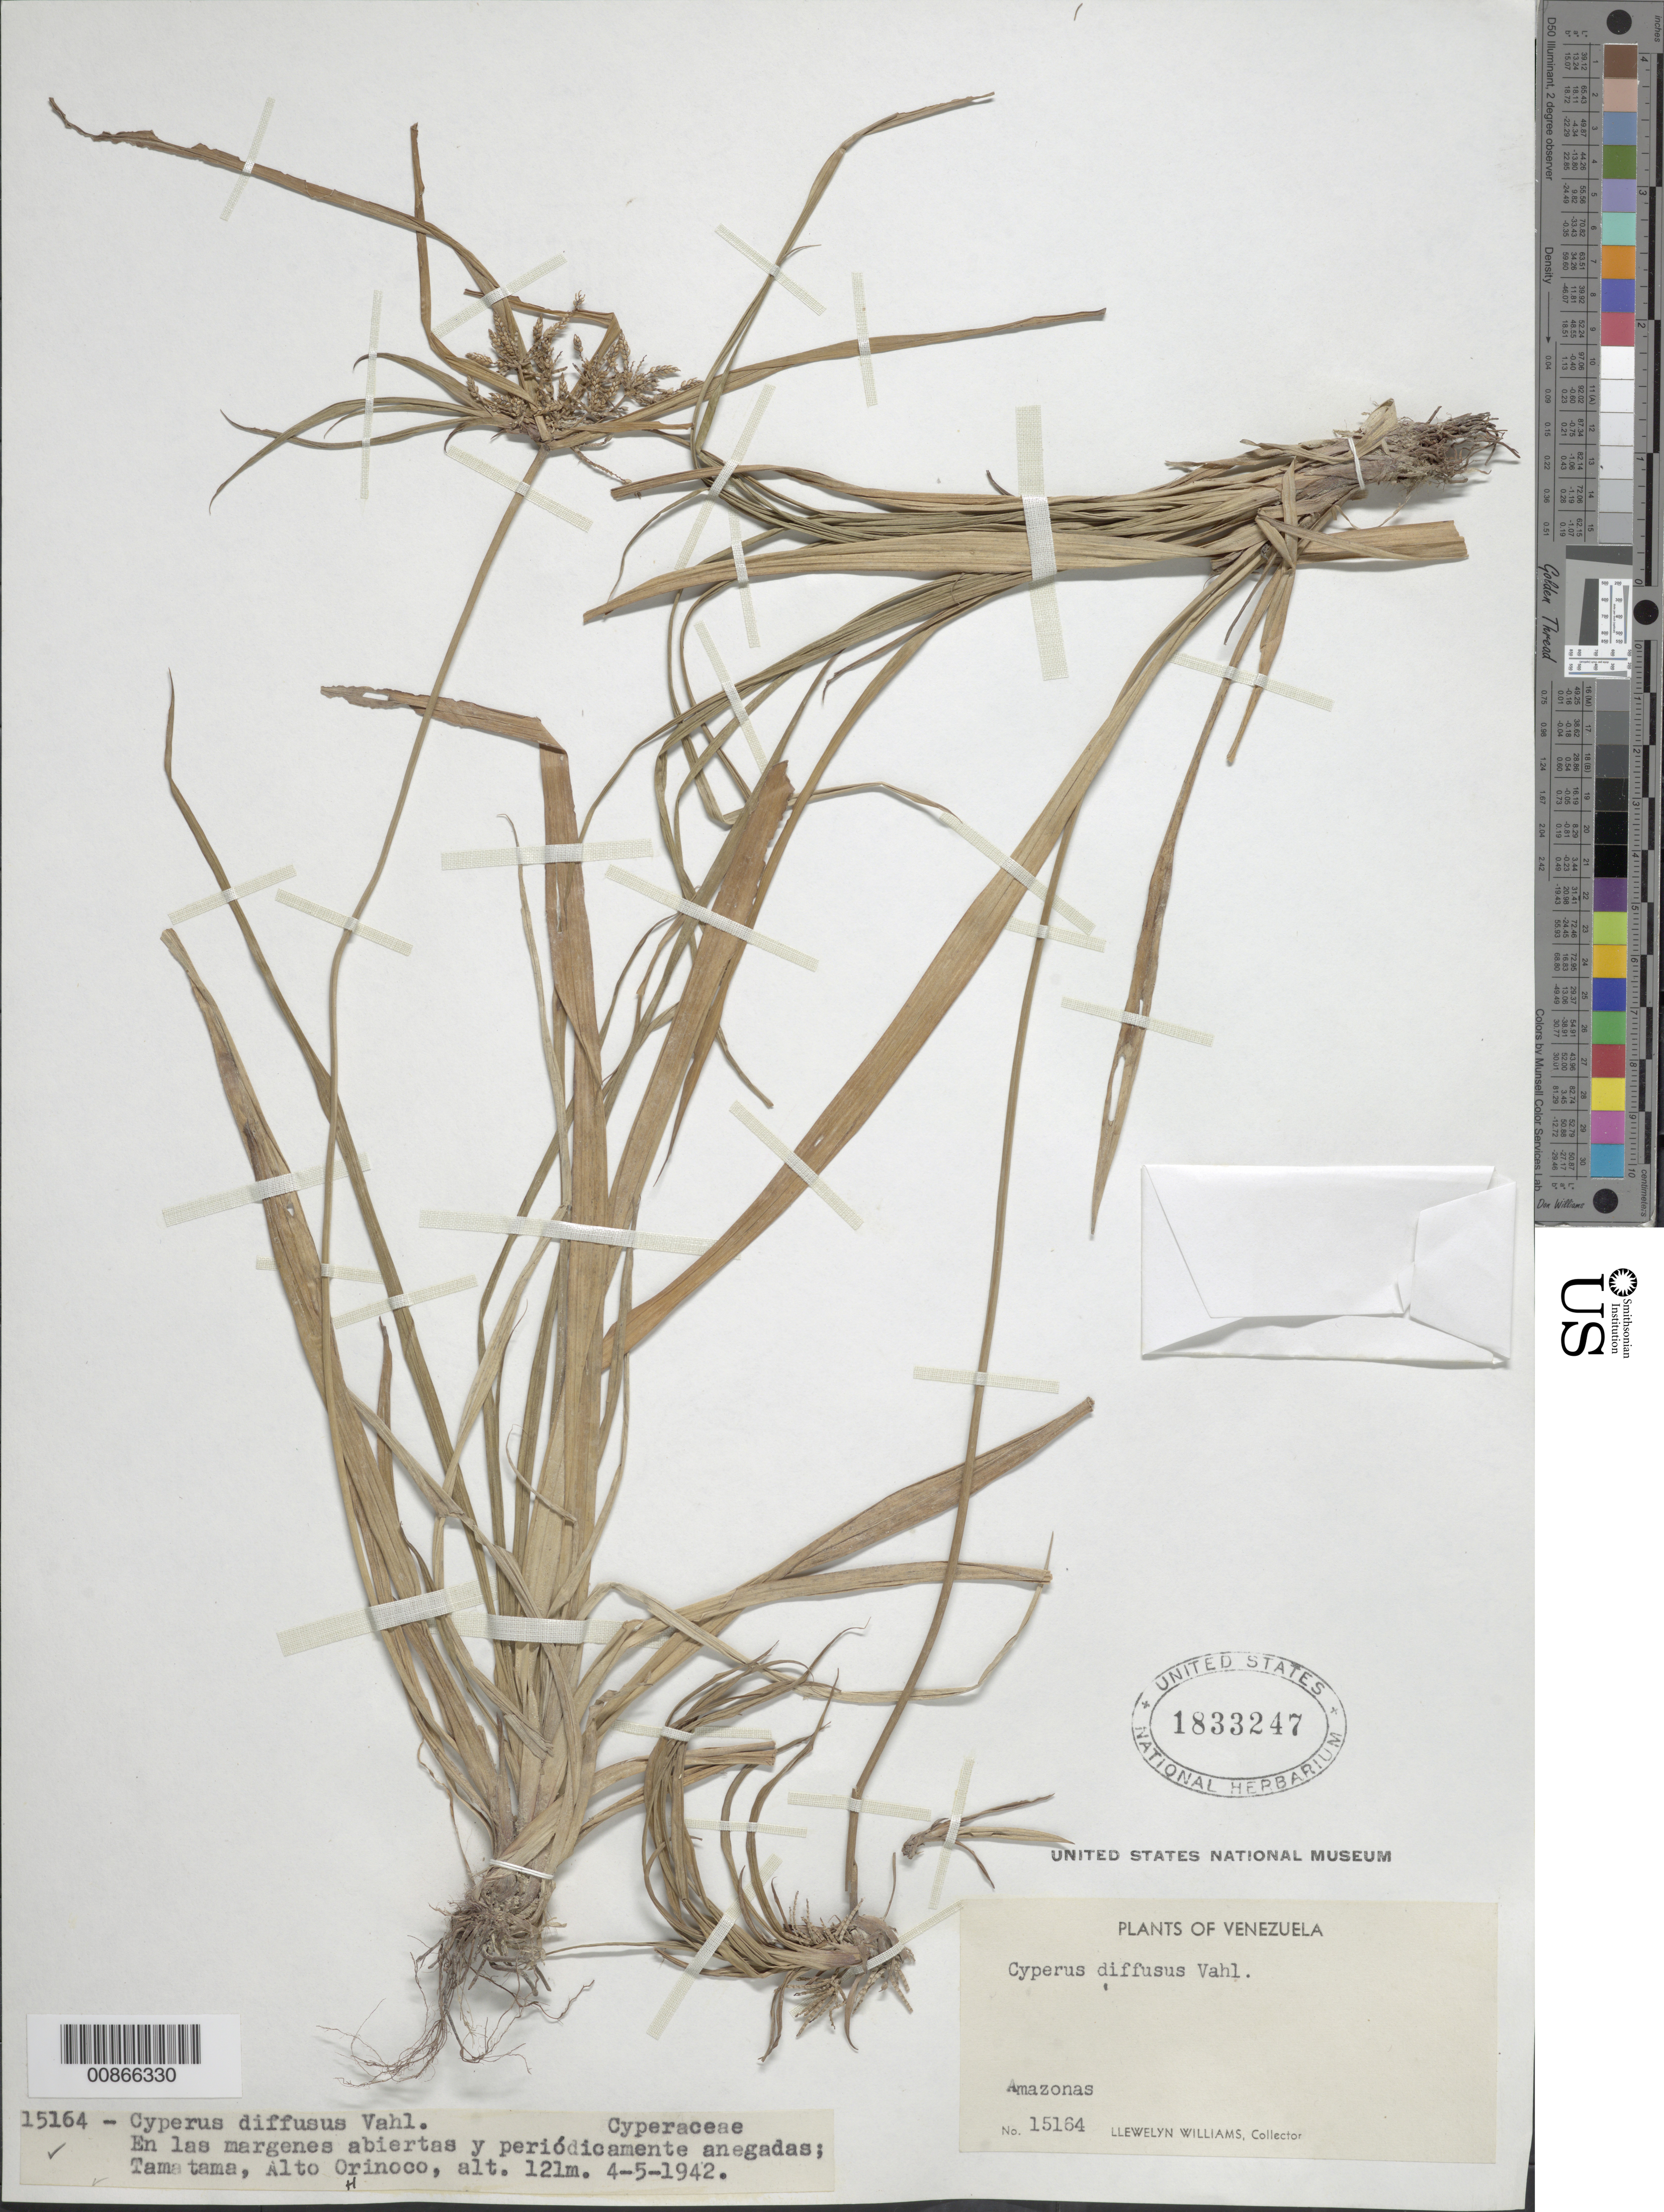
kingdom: Plantae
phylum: Tracheophyta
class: Liliopsida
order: Poales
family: Cyperaceae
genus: Cyperus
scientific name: Cyperus laxus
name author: Lam.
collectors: Ll. Williams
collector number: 15164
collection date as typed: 4-May-42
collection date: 1942-05-04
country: Venezuela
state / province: Amazonas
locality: Tamatama, Alto Río Orinoco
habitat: Margenes abiertas y periodicamente anegadas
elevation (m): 121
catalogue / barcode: US 1833247